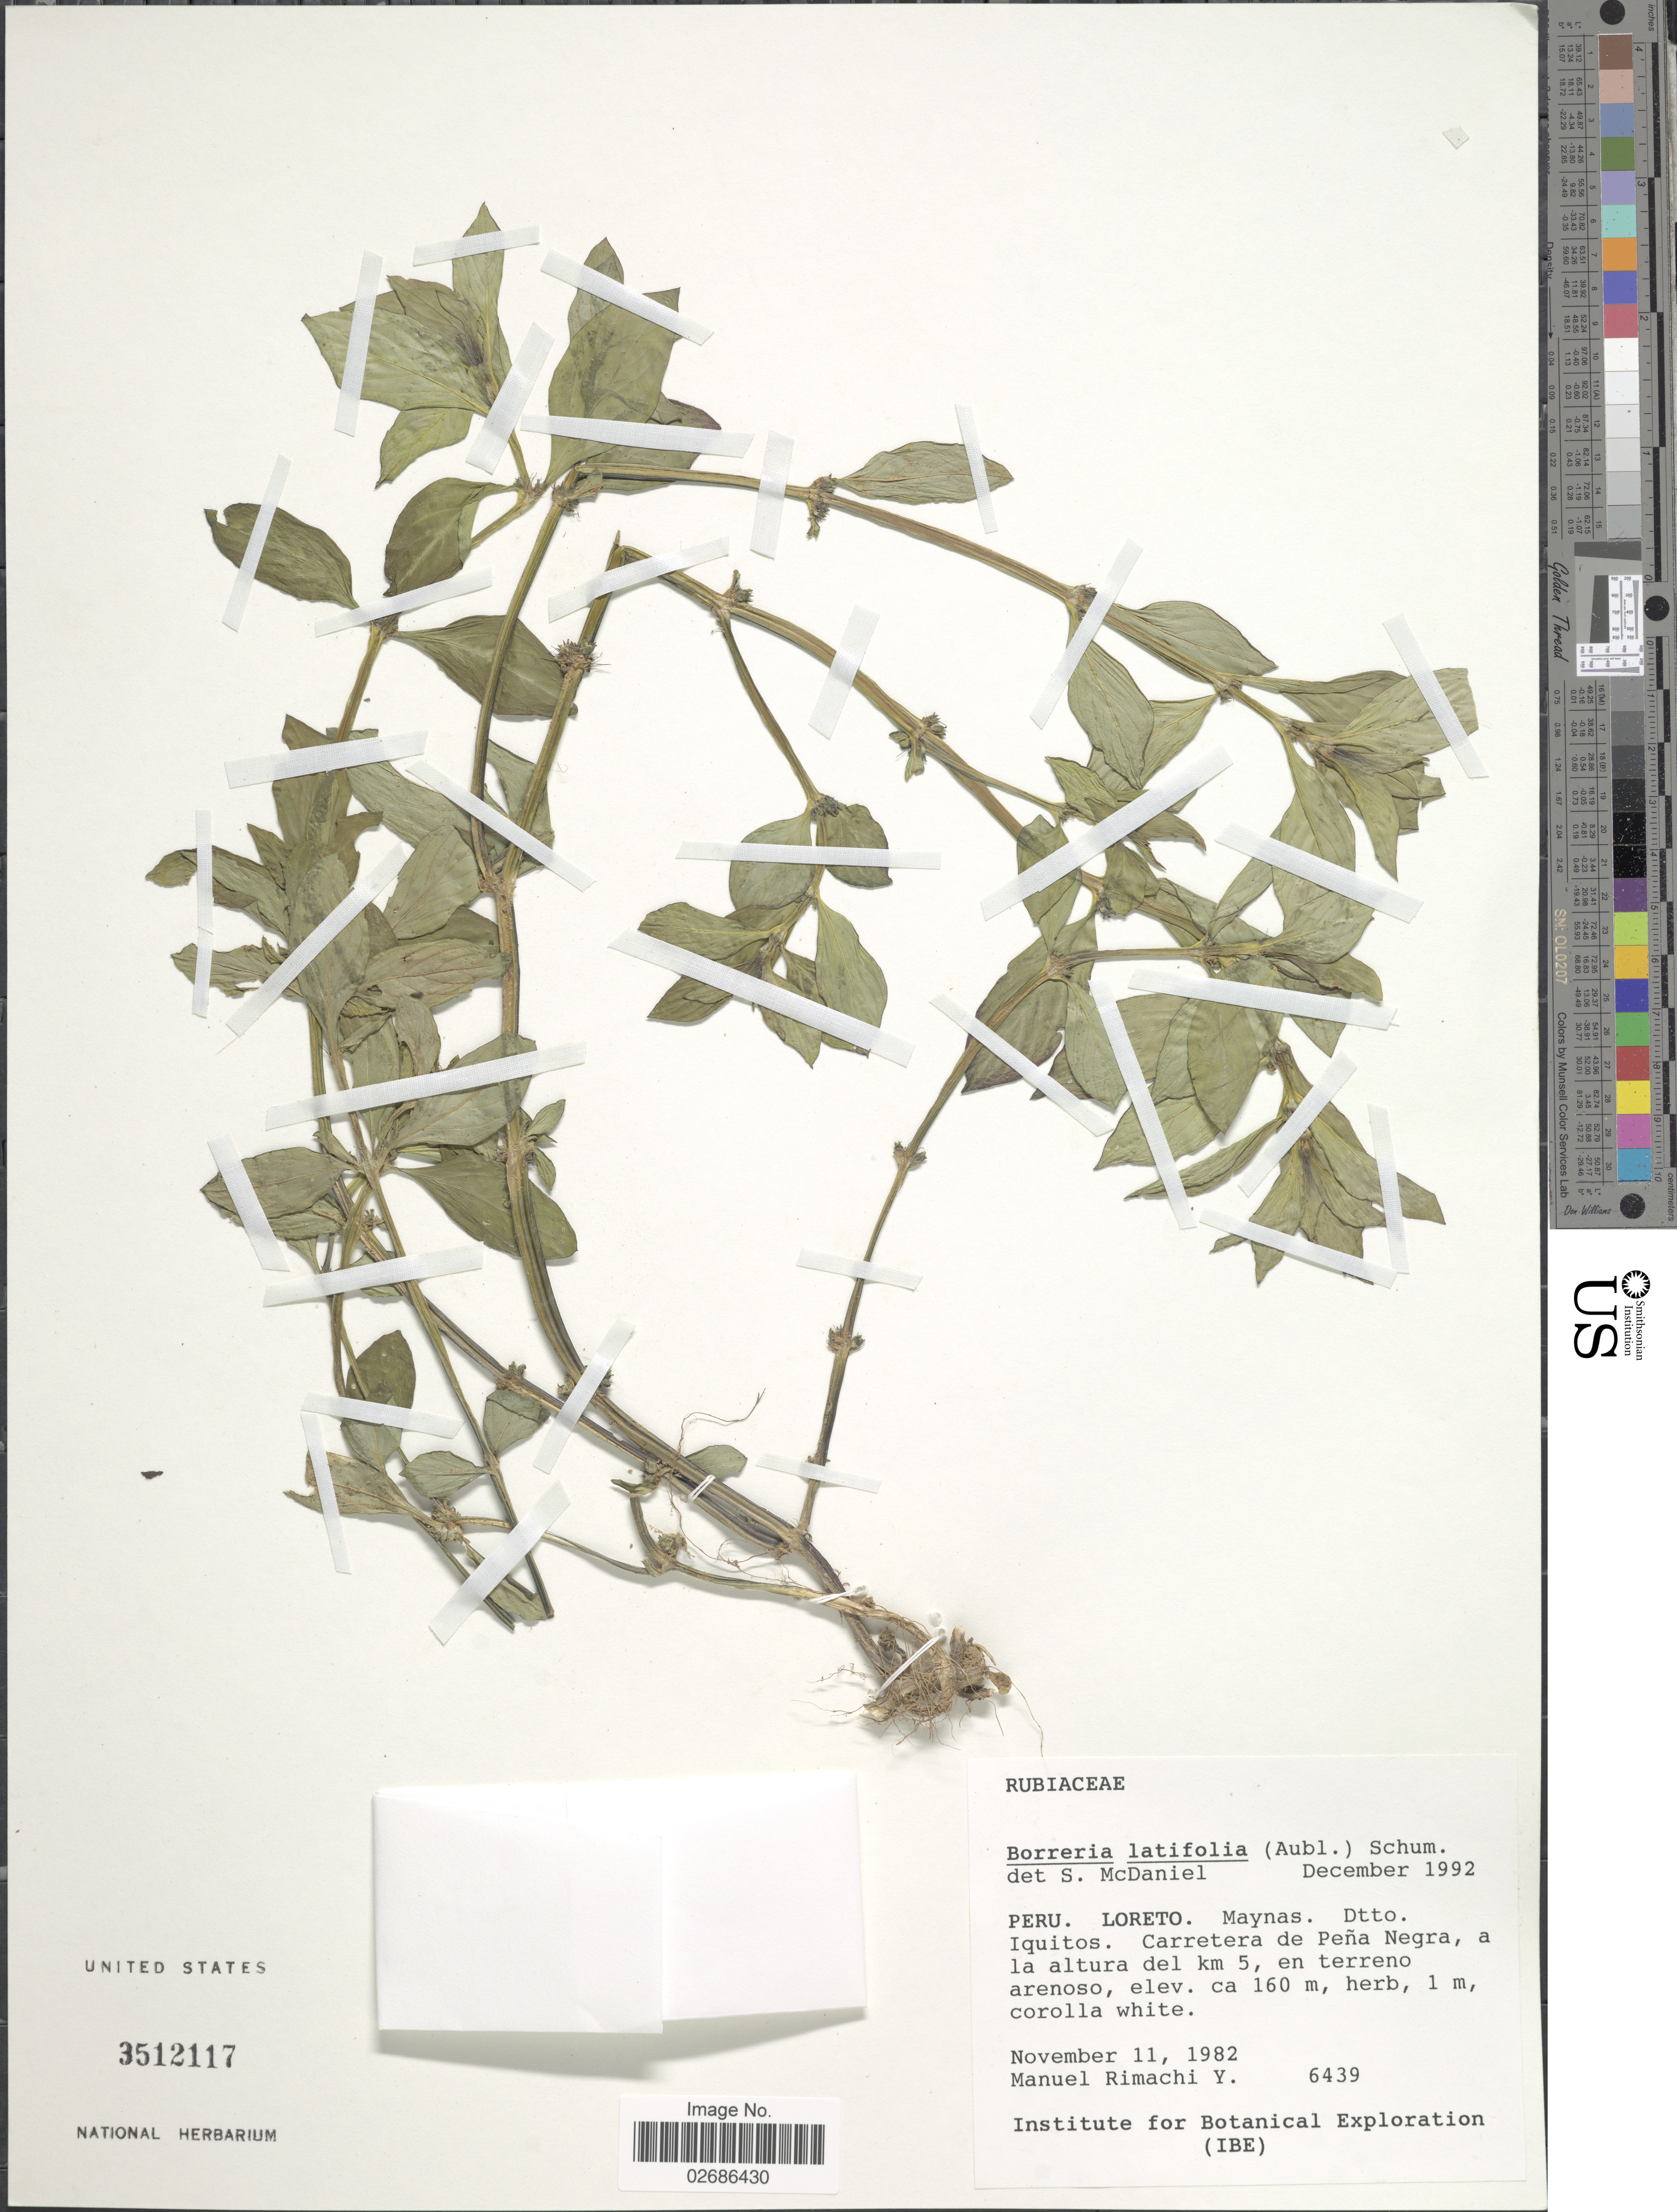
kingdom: Plantae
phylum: Tracheophyta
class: Magnoliopsida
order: Gentianales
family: Rubiaceae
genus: Borreria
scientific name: Borreria latifolia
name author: (Aubl.) K. Schum.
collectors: M. Rimachi Y.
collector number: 6439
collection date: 1982-11-11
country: Peru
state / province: Loreto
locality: Peru, Loreto, Maynas, Dtto. Iquitos, Carretera de Pena Negra, a la altura del km 5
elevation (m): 160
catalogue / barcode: US 3512117